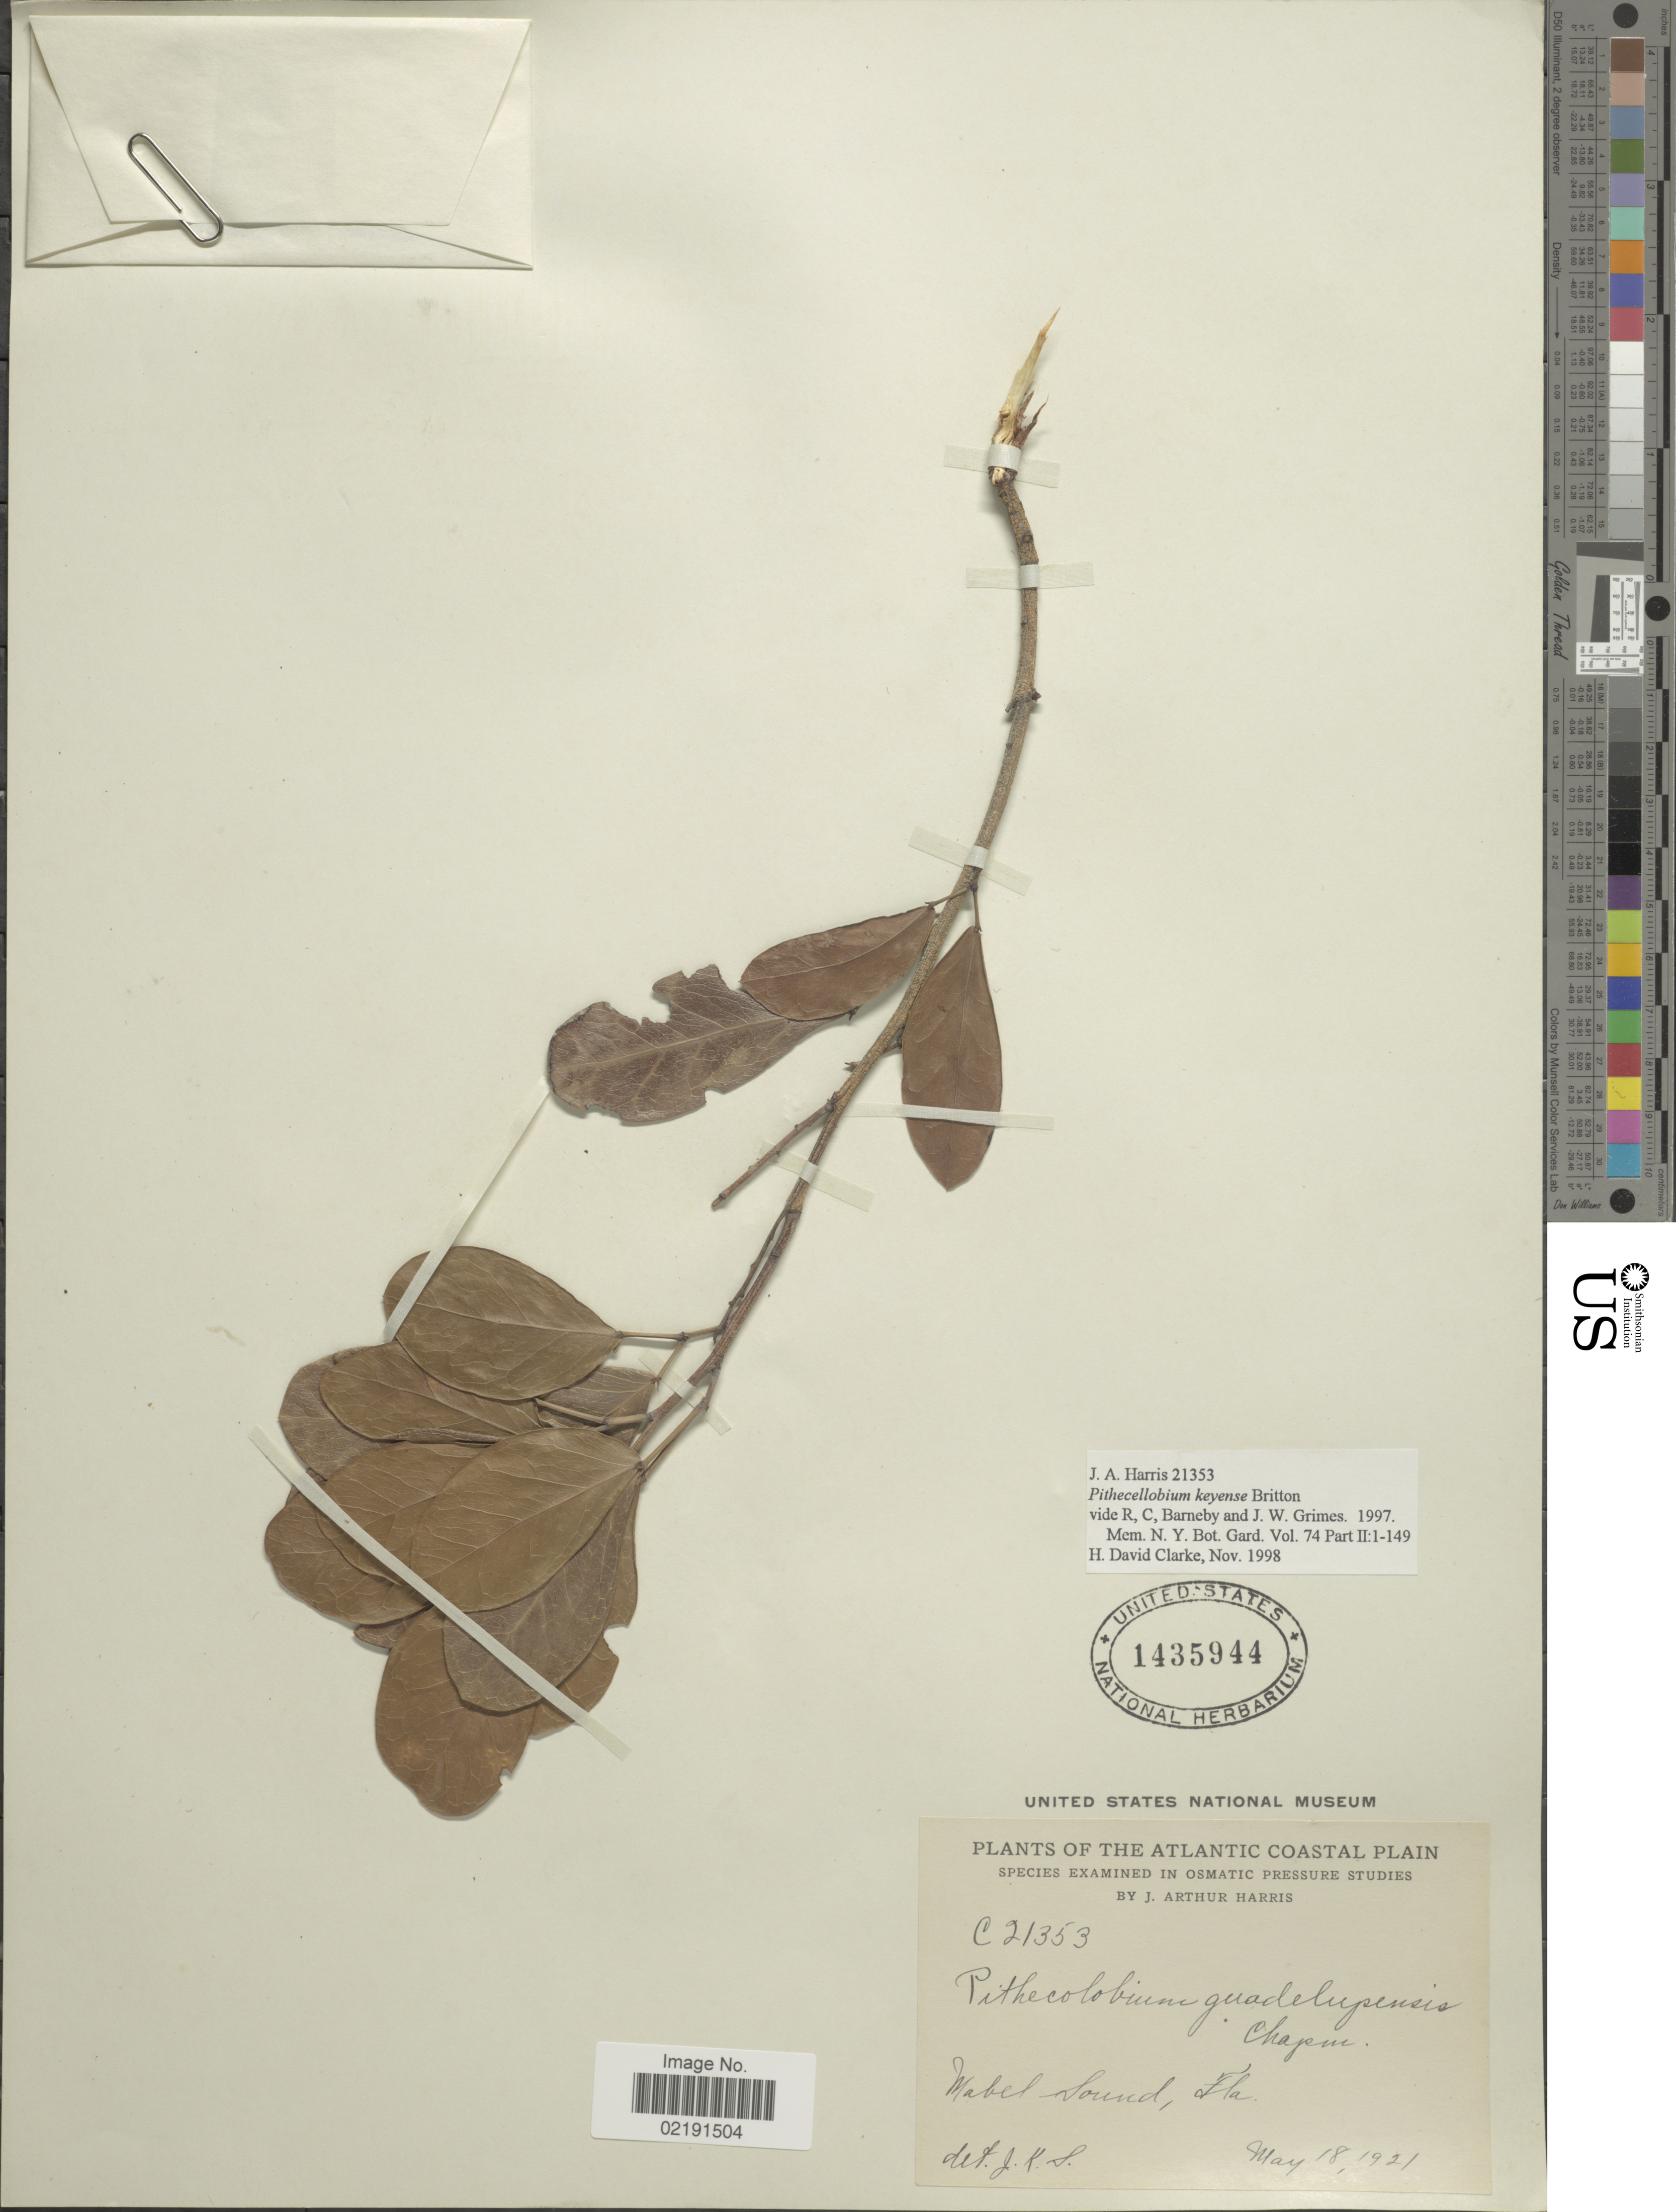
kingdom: Plantae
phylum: Tracheophyta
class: Magnoliopsida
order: Fabales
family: Fabaceae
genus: Pithecellobium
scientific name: Pithecellobium keyense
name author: Britton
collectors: J. A. Harris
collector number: C21353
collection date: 1921-05-18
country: United States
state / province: Florida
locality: Atlantic Coastal Plain. Mabel Sound, Fla.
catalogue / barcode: US 1435944